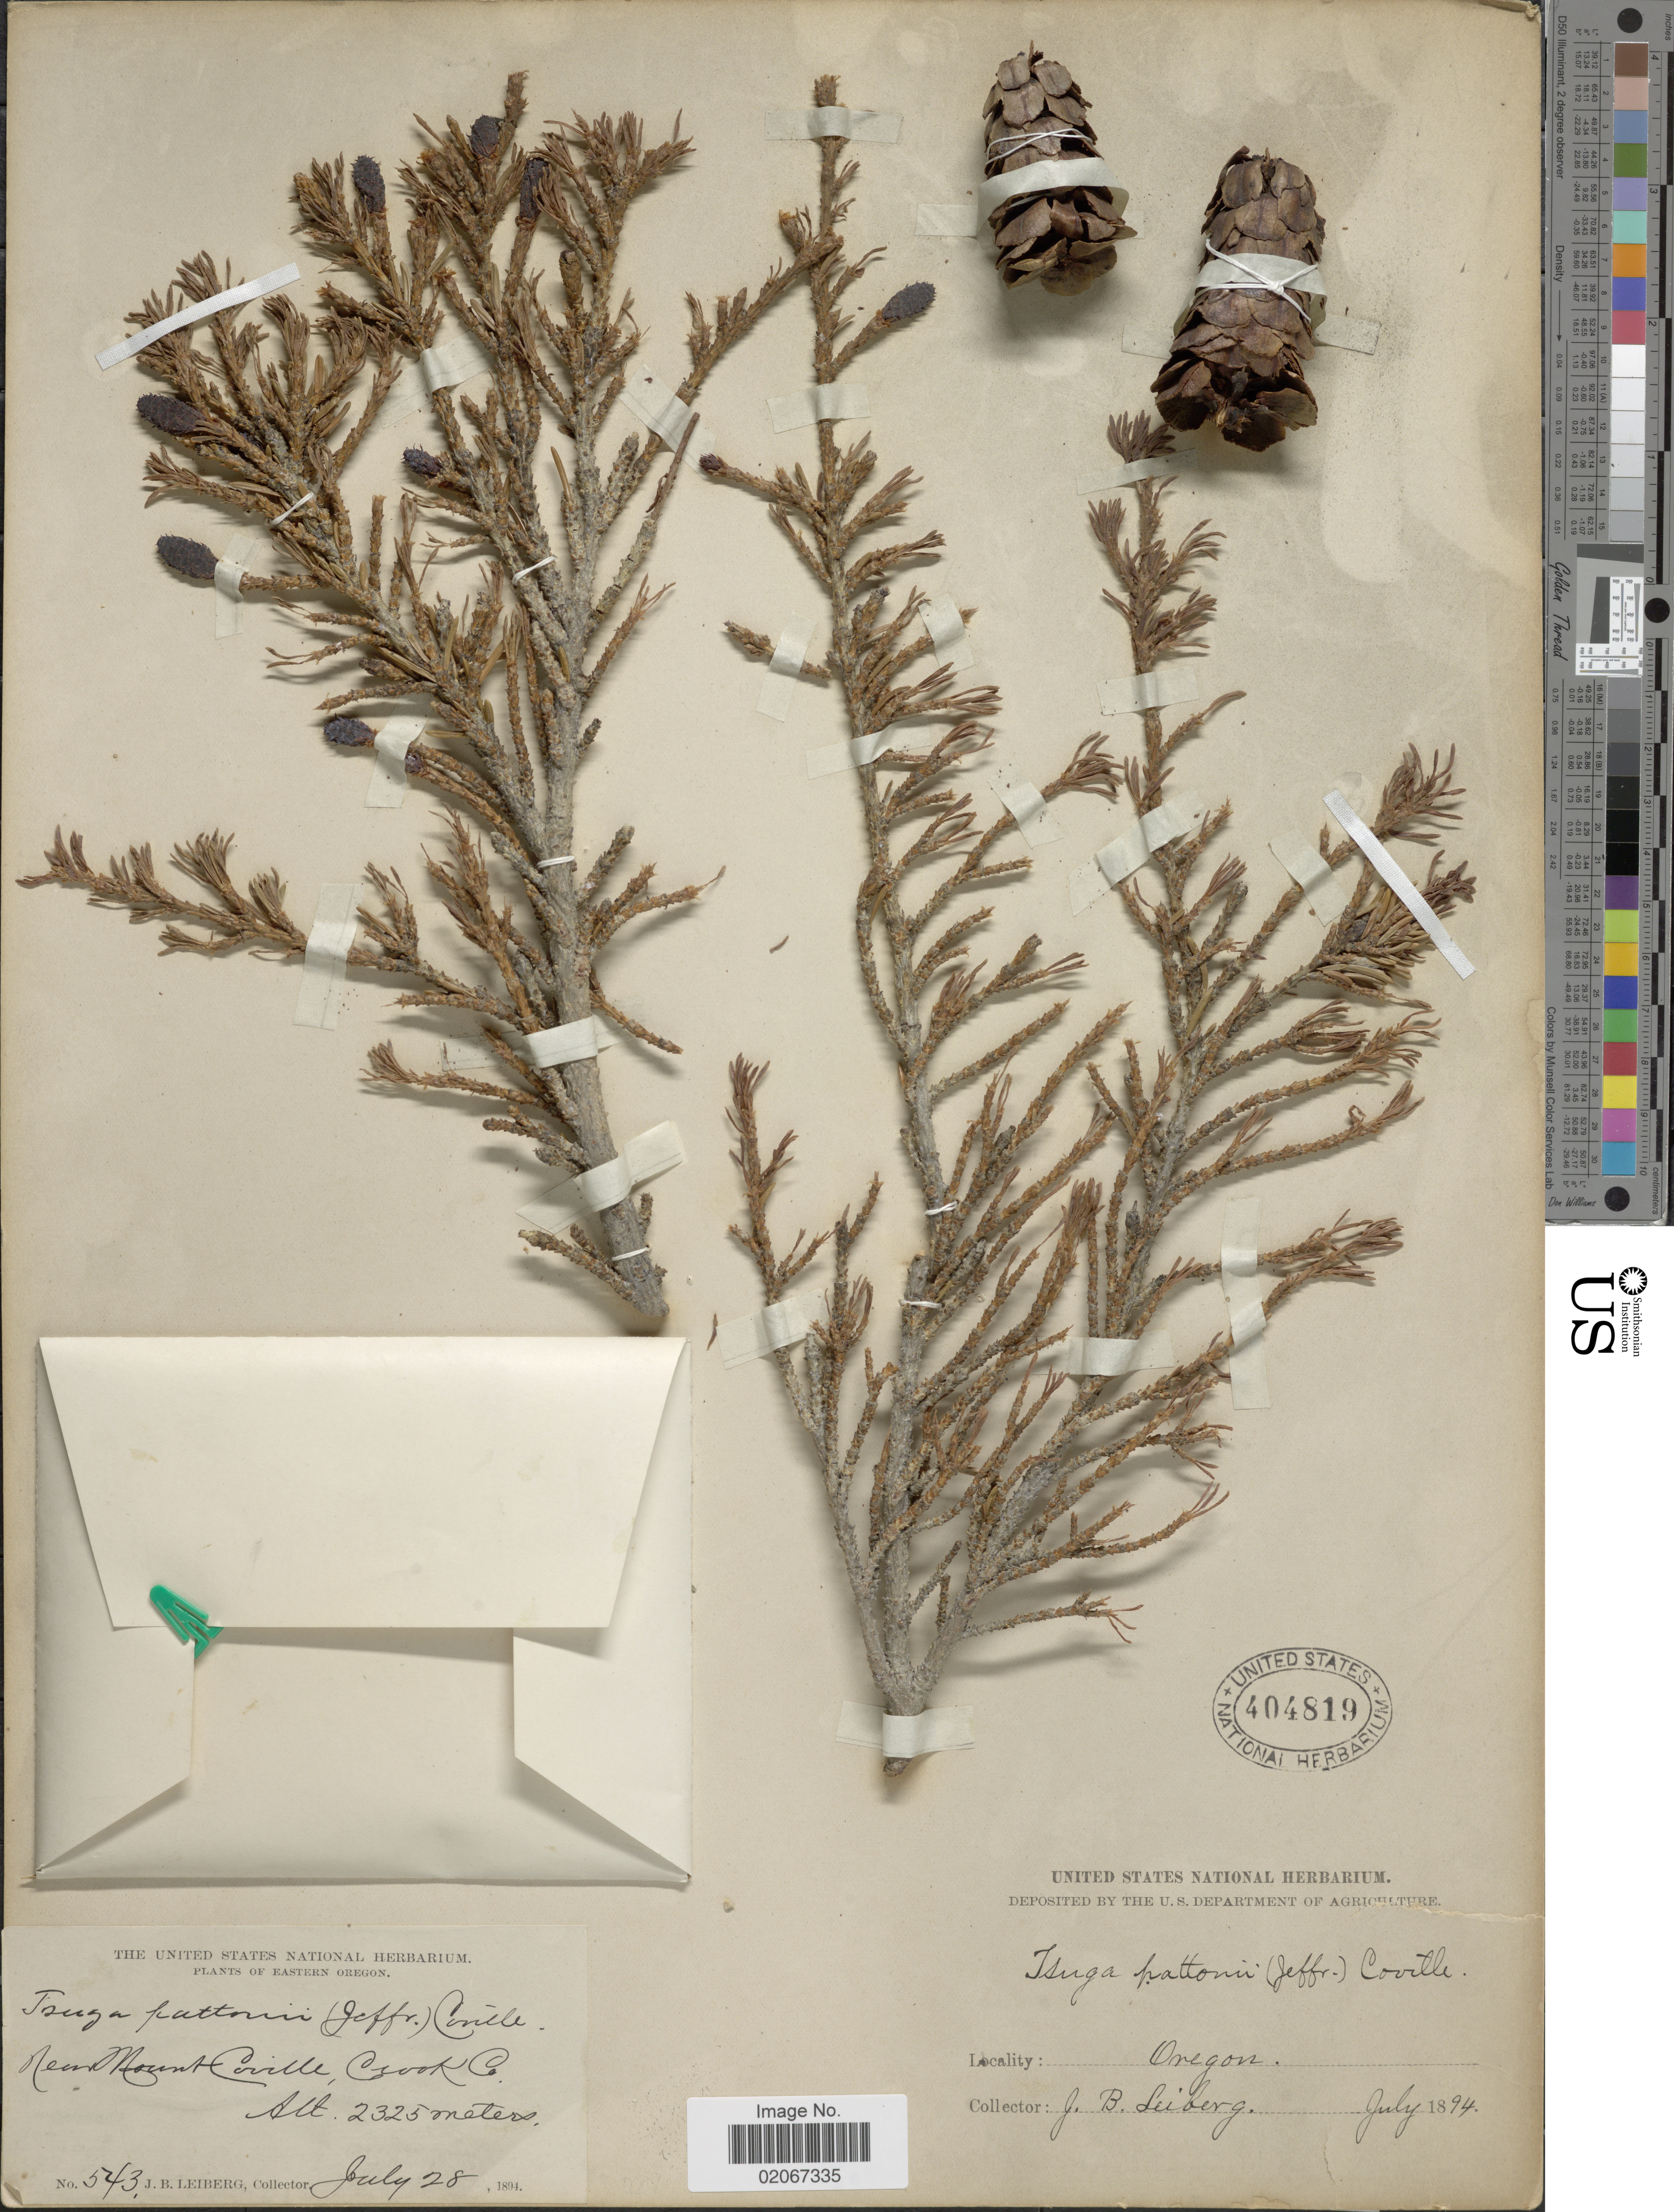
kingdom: Plantae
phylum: Tracheophyta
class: Pinopsida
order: Pinales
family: Pinaceae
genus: Tsuga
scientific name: Tsuga mertensiana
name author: (Bong.) Carrière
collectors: J. B. Leiberg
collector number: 543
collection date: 1894-07-28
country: United States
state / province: Oregon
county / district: Crook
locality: Eastern Oregon. Near Mount Coville, Crook Co.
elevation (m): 2325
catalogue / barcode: US 404819